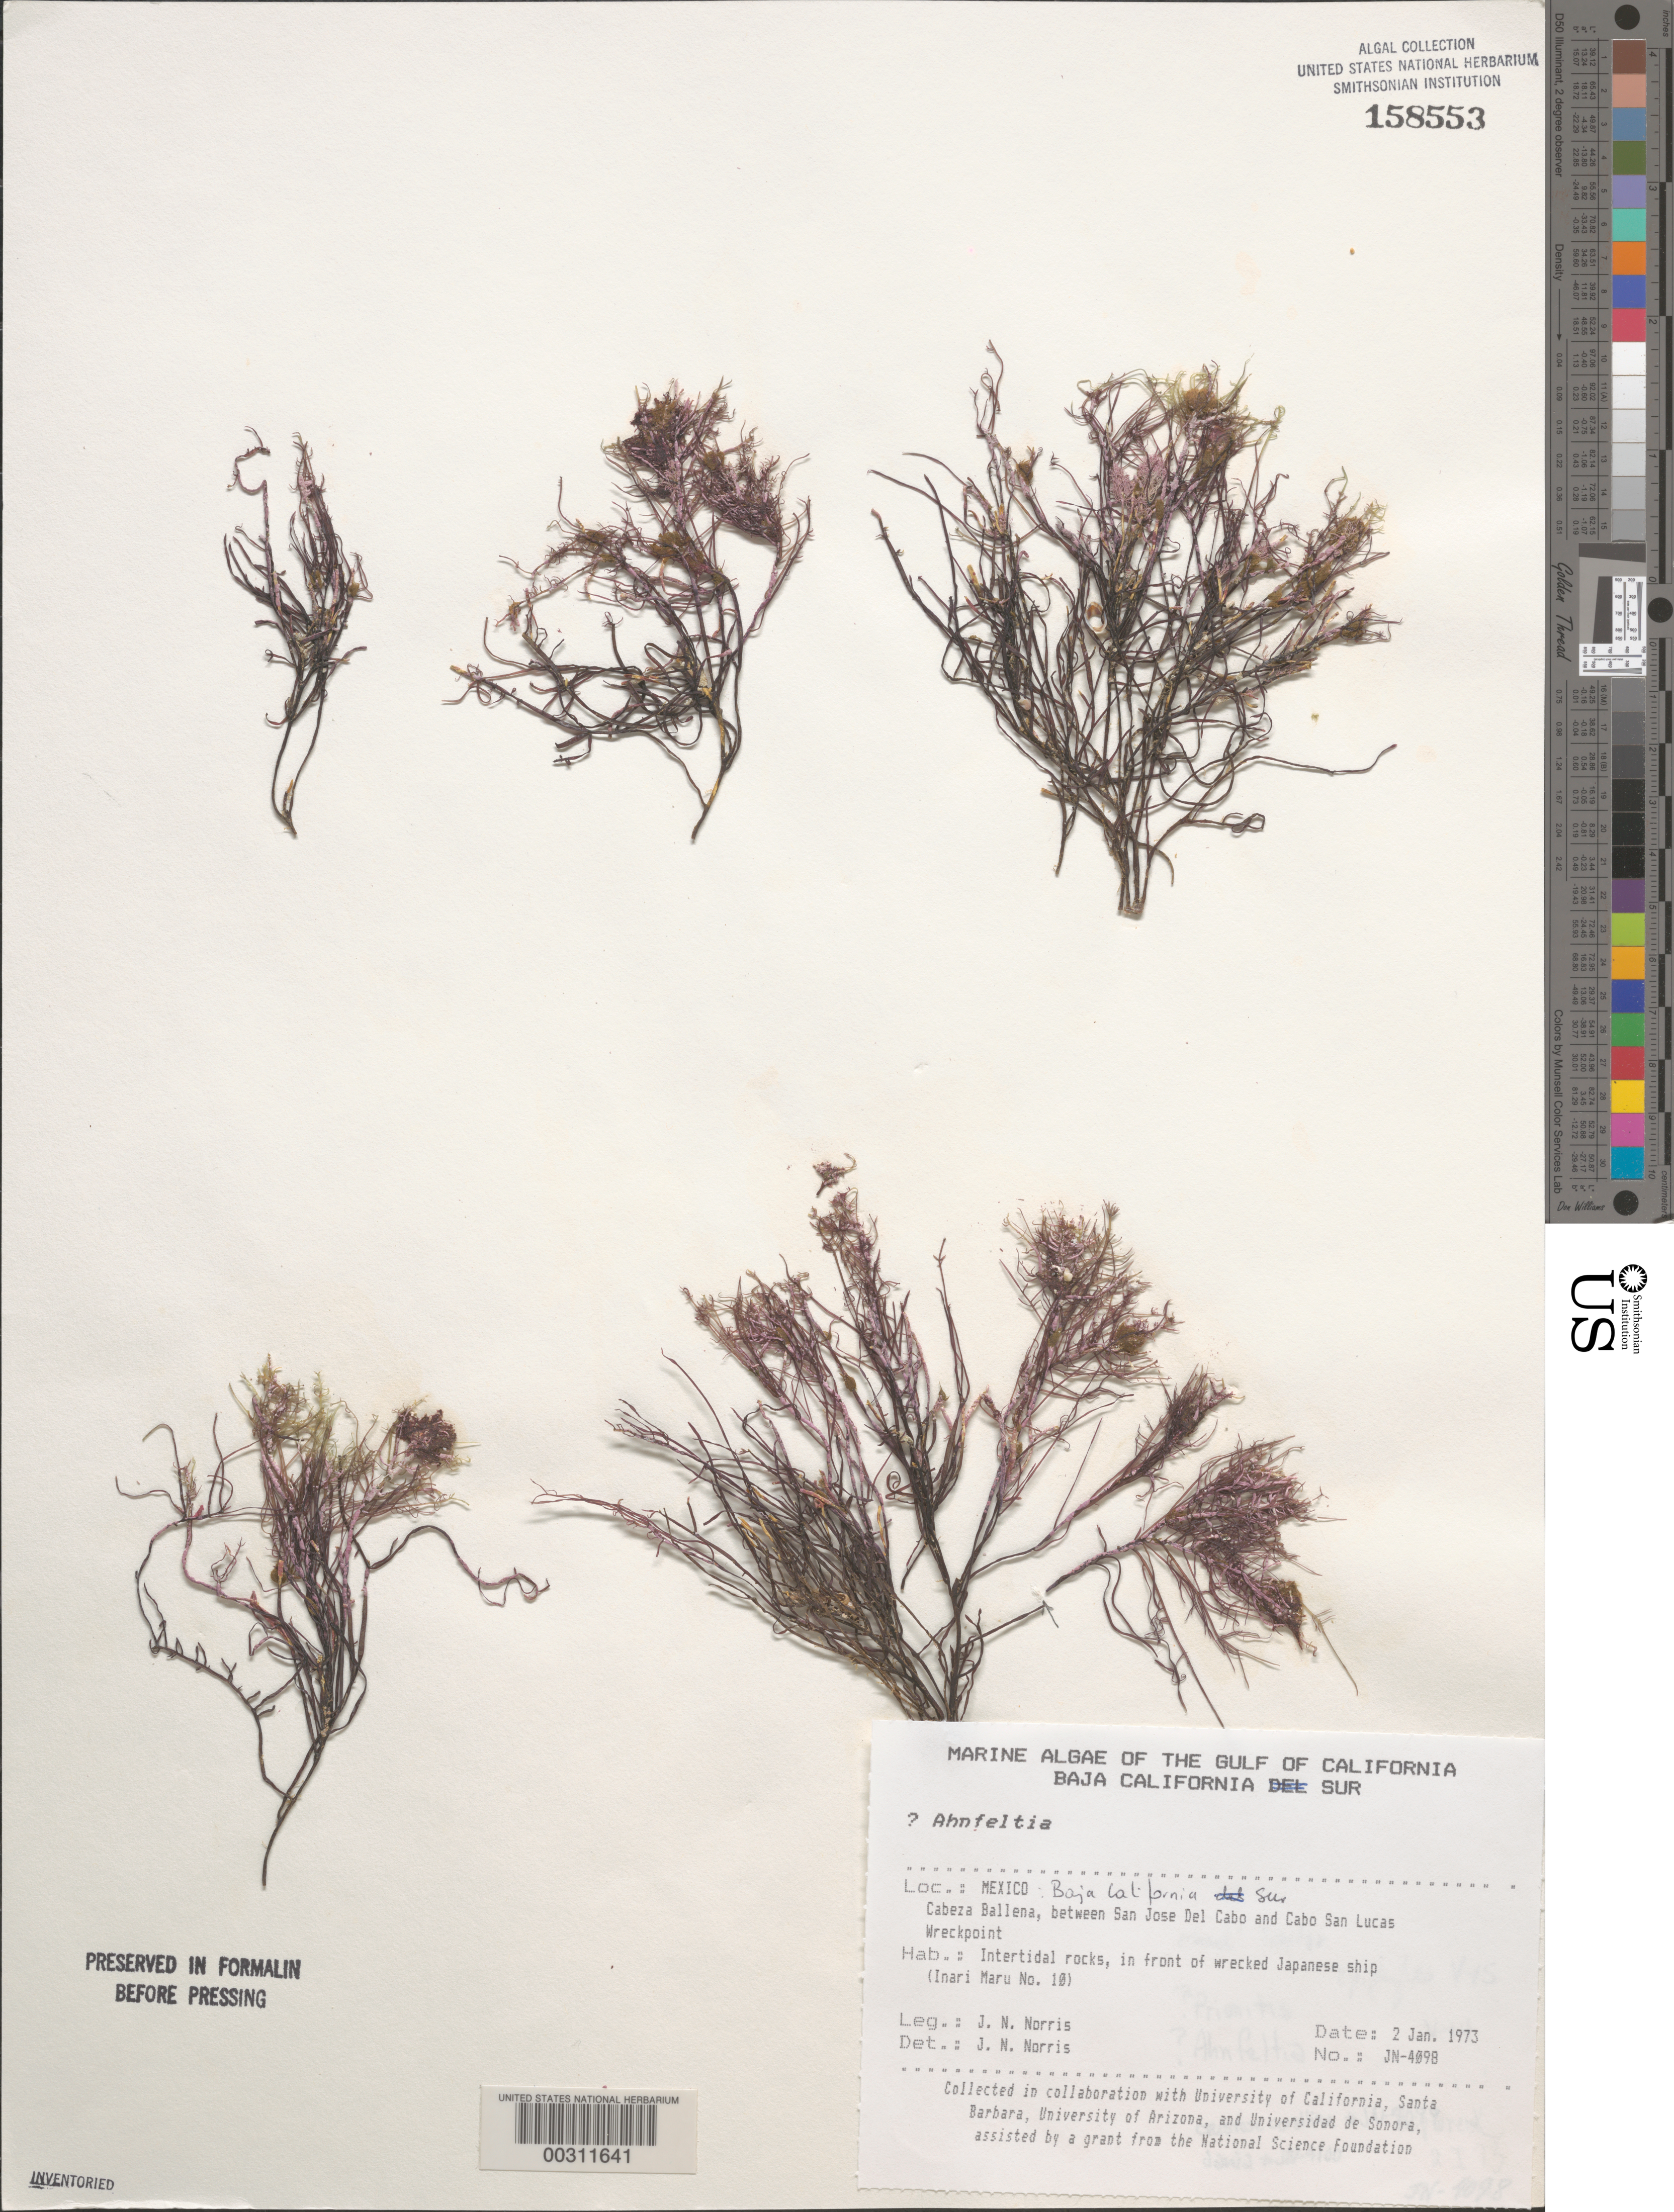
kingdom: Plantae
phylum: Rhodophyta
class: Florideophyceae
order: Ahnfeltiales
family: Ahnfeltiaceae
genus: Ahnfeltia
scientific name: Ahnfeltia sp.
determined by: Norris, James N.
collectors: J. N. Norris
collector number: JN-4098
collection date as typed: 02 Jan 1973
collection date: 1973-01-02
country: Mexico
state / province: Baja California Sur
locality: Cabeza Ballena between San Jose del Cabo and Cabo San Lucas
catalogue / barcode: US 158553